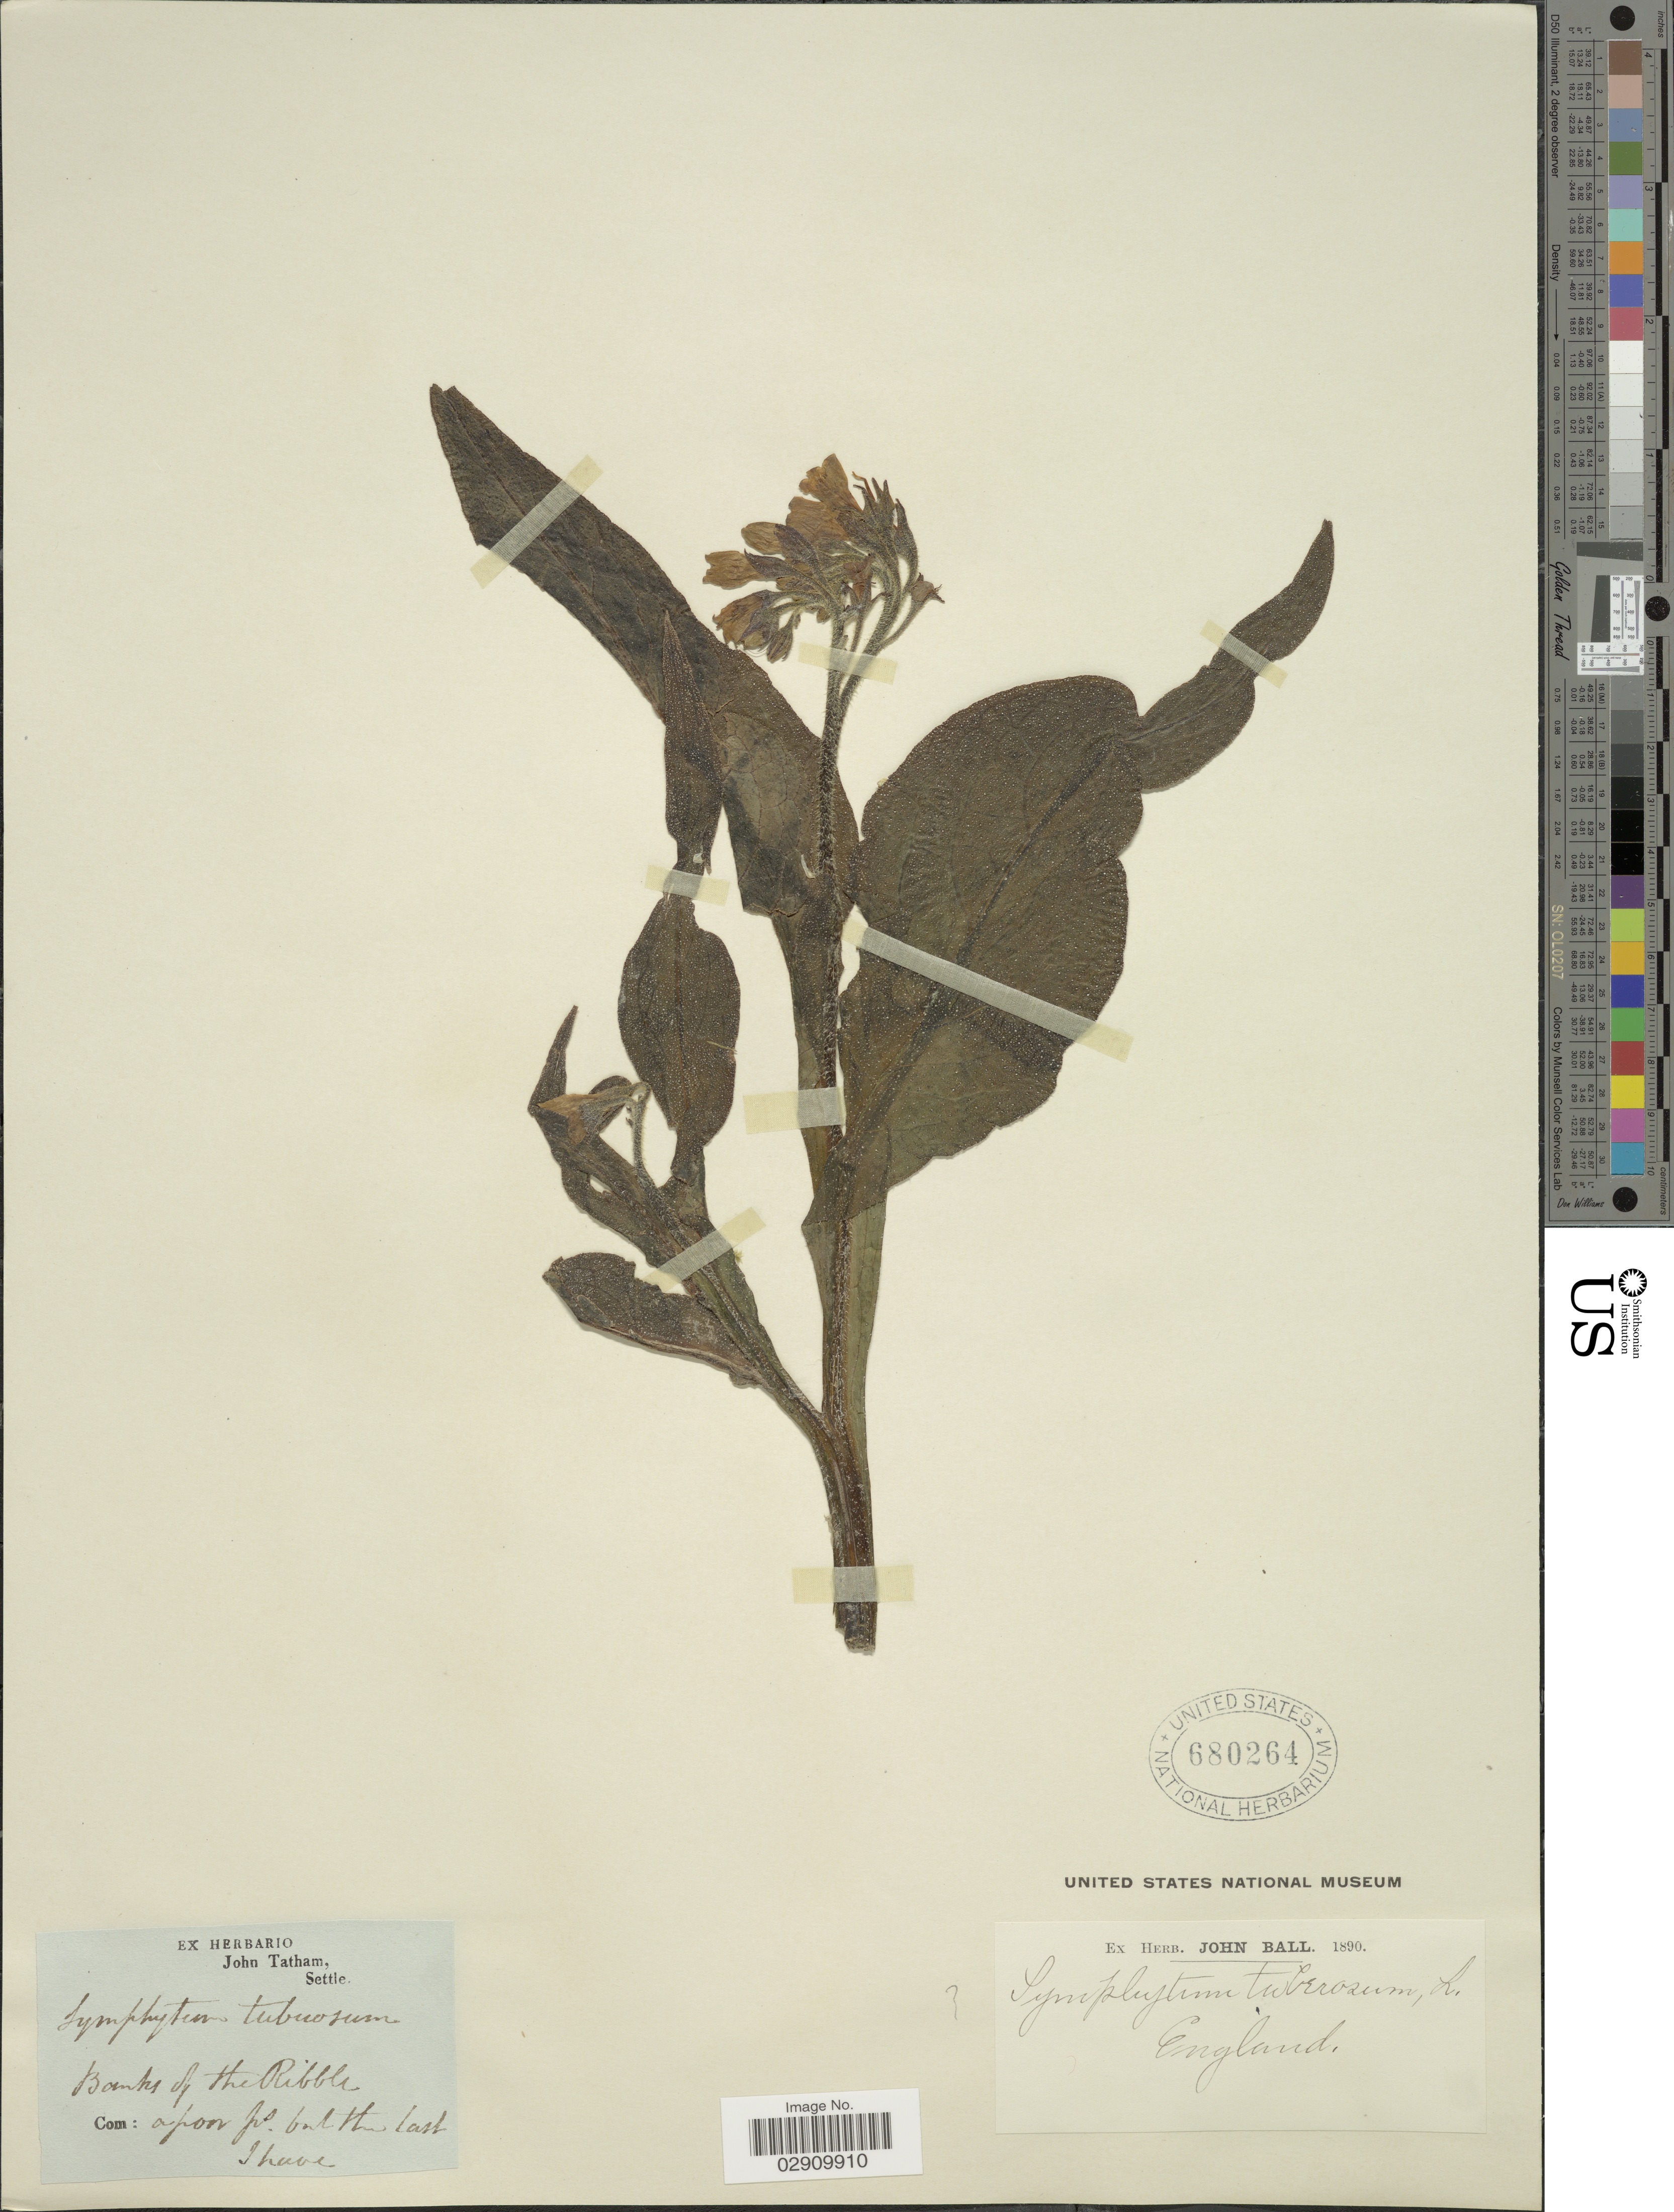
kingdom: Plantae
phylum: Tracheophyta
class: Magnoliopsida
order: Boraginales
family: Boraginaceae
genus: Symphytum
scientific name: Symphytum tuberosum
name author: L.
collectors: J. Chave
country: United Kingdom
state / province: England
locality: Banks of the Ribble.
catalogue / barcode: US 680264